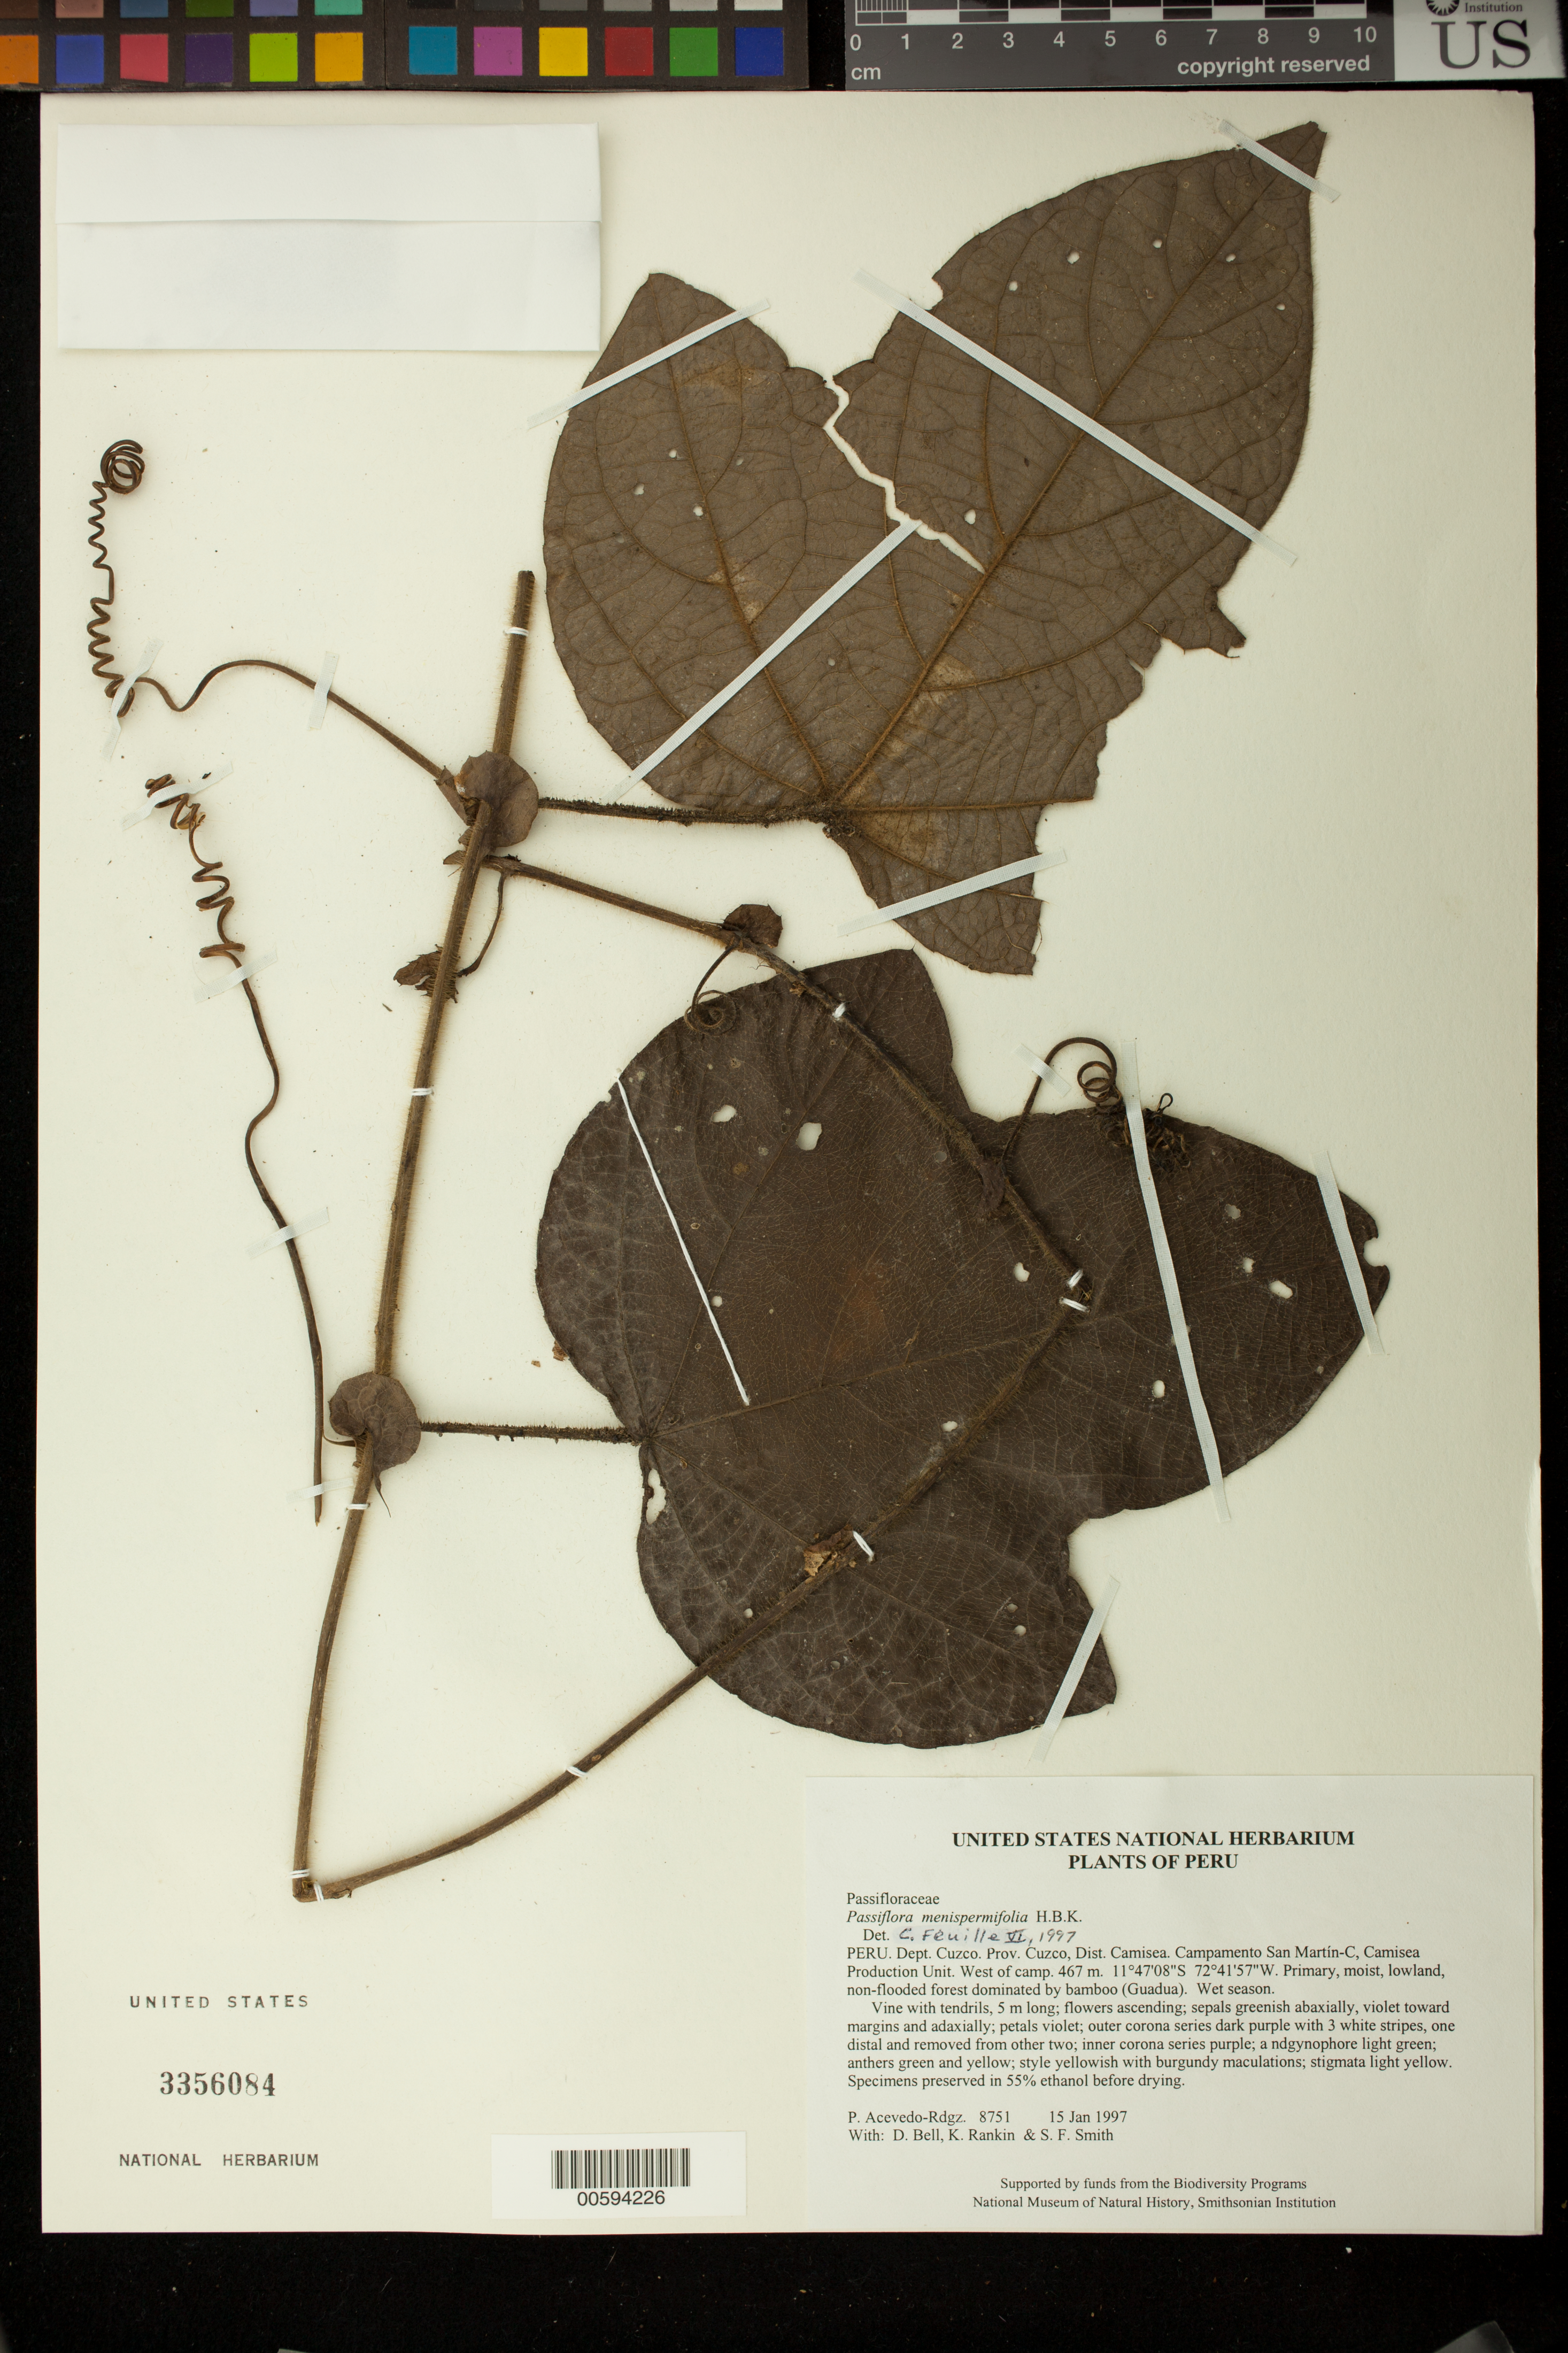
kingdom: Plantae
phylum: Tracheophyta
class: Magnoliopsida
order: Malpighiales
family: Passifloraceae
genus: Passiflora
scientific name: Passiflora menispermifolia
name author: Kunth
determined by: Smith, Stephen F., (US), NMNH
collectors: P. Acevedo-Rodr., D. A. Bell, K. B. Rankin & S.F. Smith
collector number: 8751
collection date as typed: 15 Jan 1997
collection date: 1997-01-15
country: Peru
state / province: Cusco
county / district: Cusco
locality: Districto Camisea, Campamento San Martín-C, Camisea Production Unit. West of camp.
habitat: Primary, moist, lowland, non-flooded forest dominated by bamboo (Guadua). Wet season.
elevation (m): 467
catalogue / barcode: US 3356084